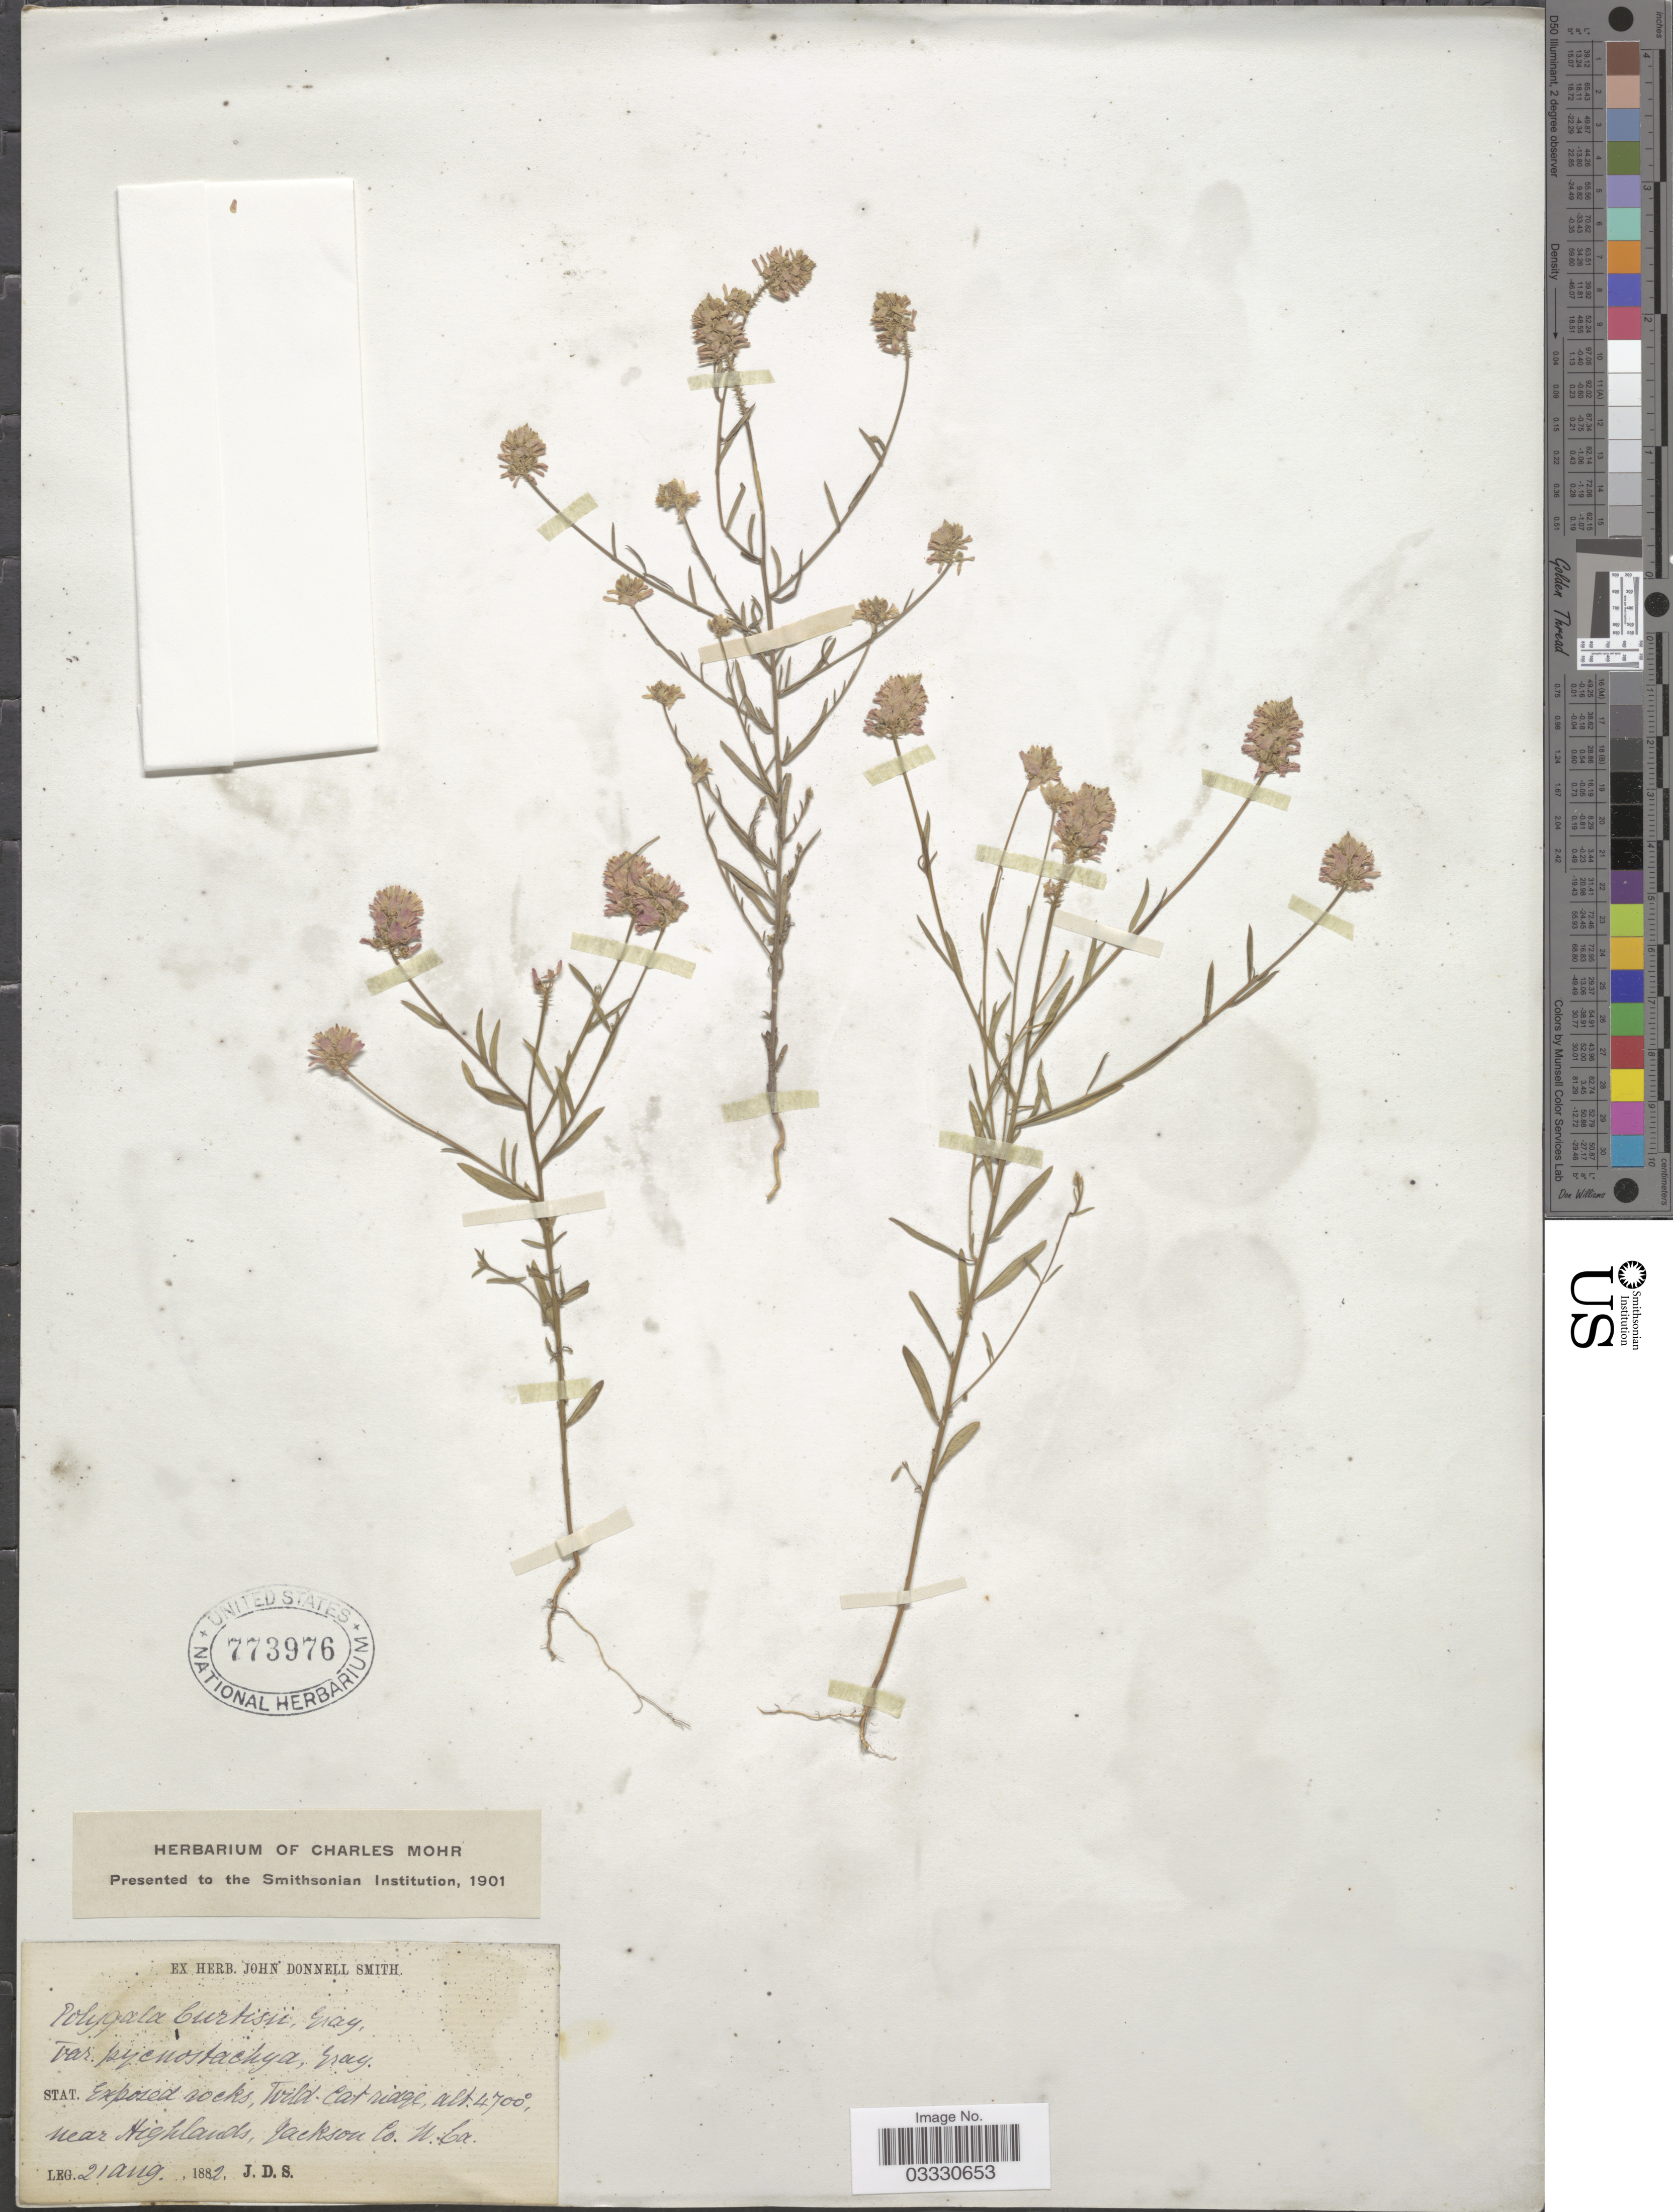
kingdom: Plantae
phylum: Tracheophyta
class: Magnoliopsida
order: Fabales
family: Polygalaceae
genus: Polygala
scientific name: Polygala curtissii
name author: A. Gray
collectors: J. Donnell Smith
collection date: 1882-08-21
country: United States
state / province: North Carolina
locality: Wild Cat Ridge, near Highlands, Jackson Co.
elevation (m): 1433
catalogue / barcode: US 773976